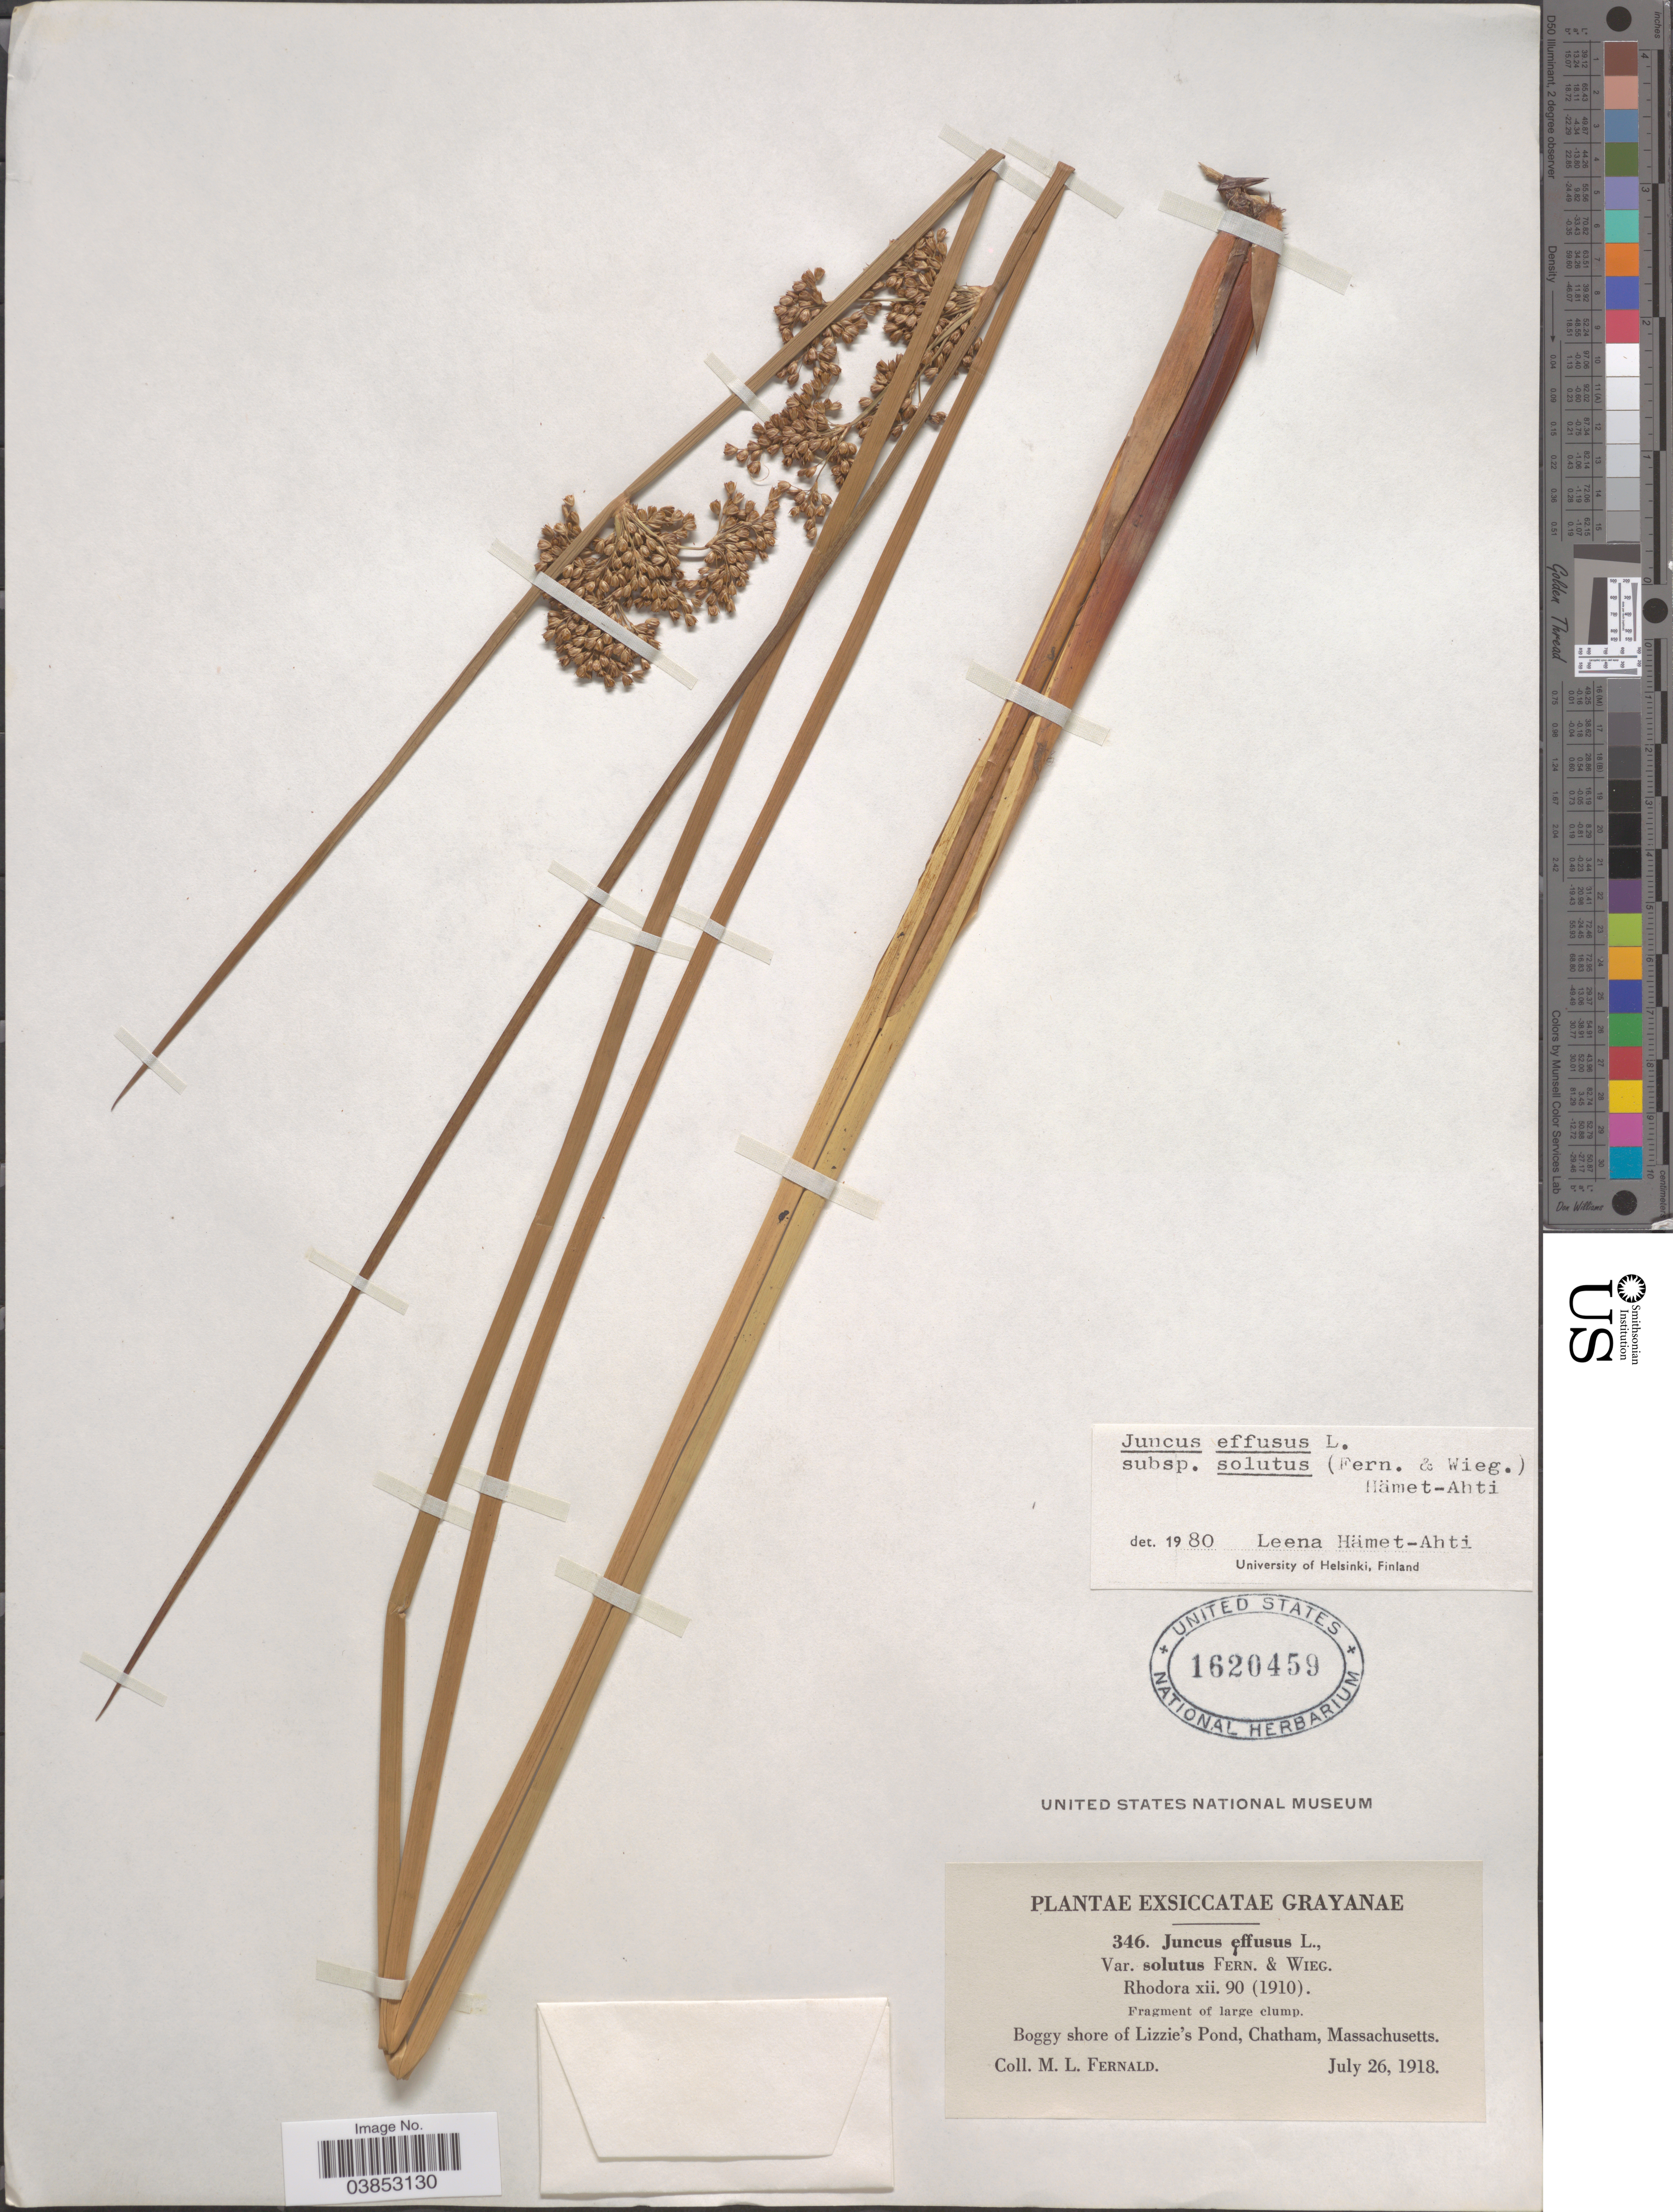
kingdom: Plantae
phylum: Tracheophyta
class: Liliopsida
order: Poales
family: Juncaceae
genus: Juncus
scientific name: Juncus effusus var. solutus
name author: Fernald & Wiegand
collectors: M. L. Fernald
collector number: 346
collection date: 1918-07-26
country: United States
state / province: Massachusetts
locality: Boggy shore of Lizzie's Pond, Chatham.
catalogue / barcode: US 1620459